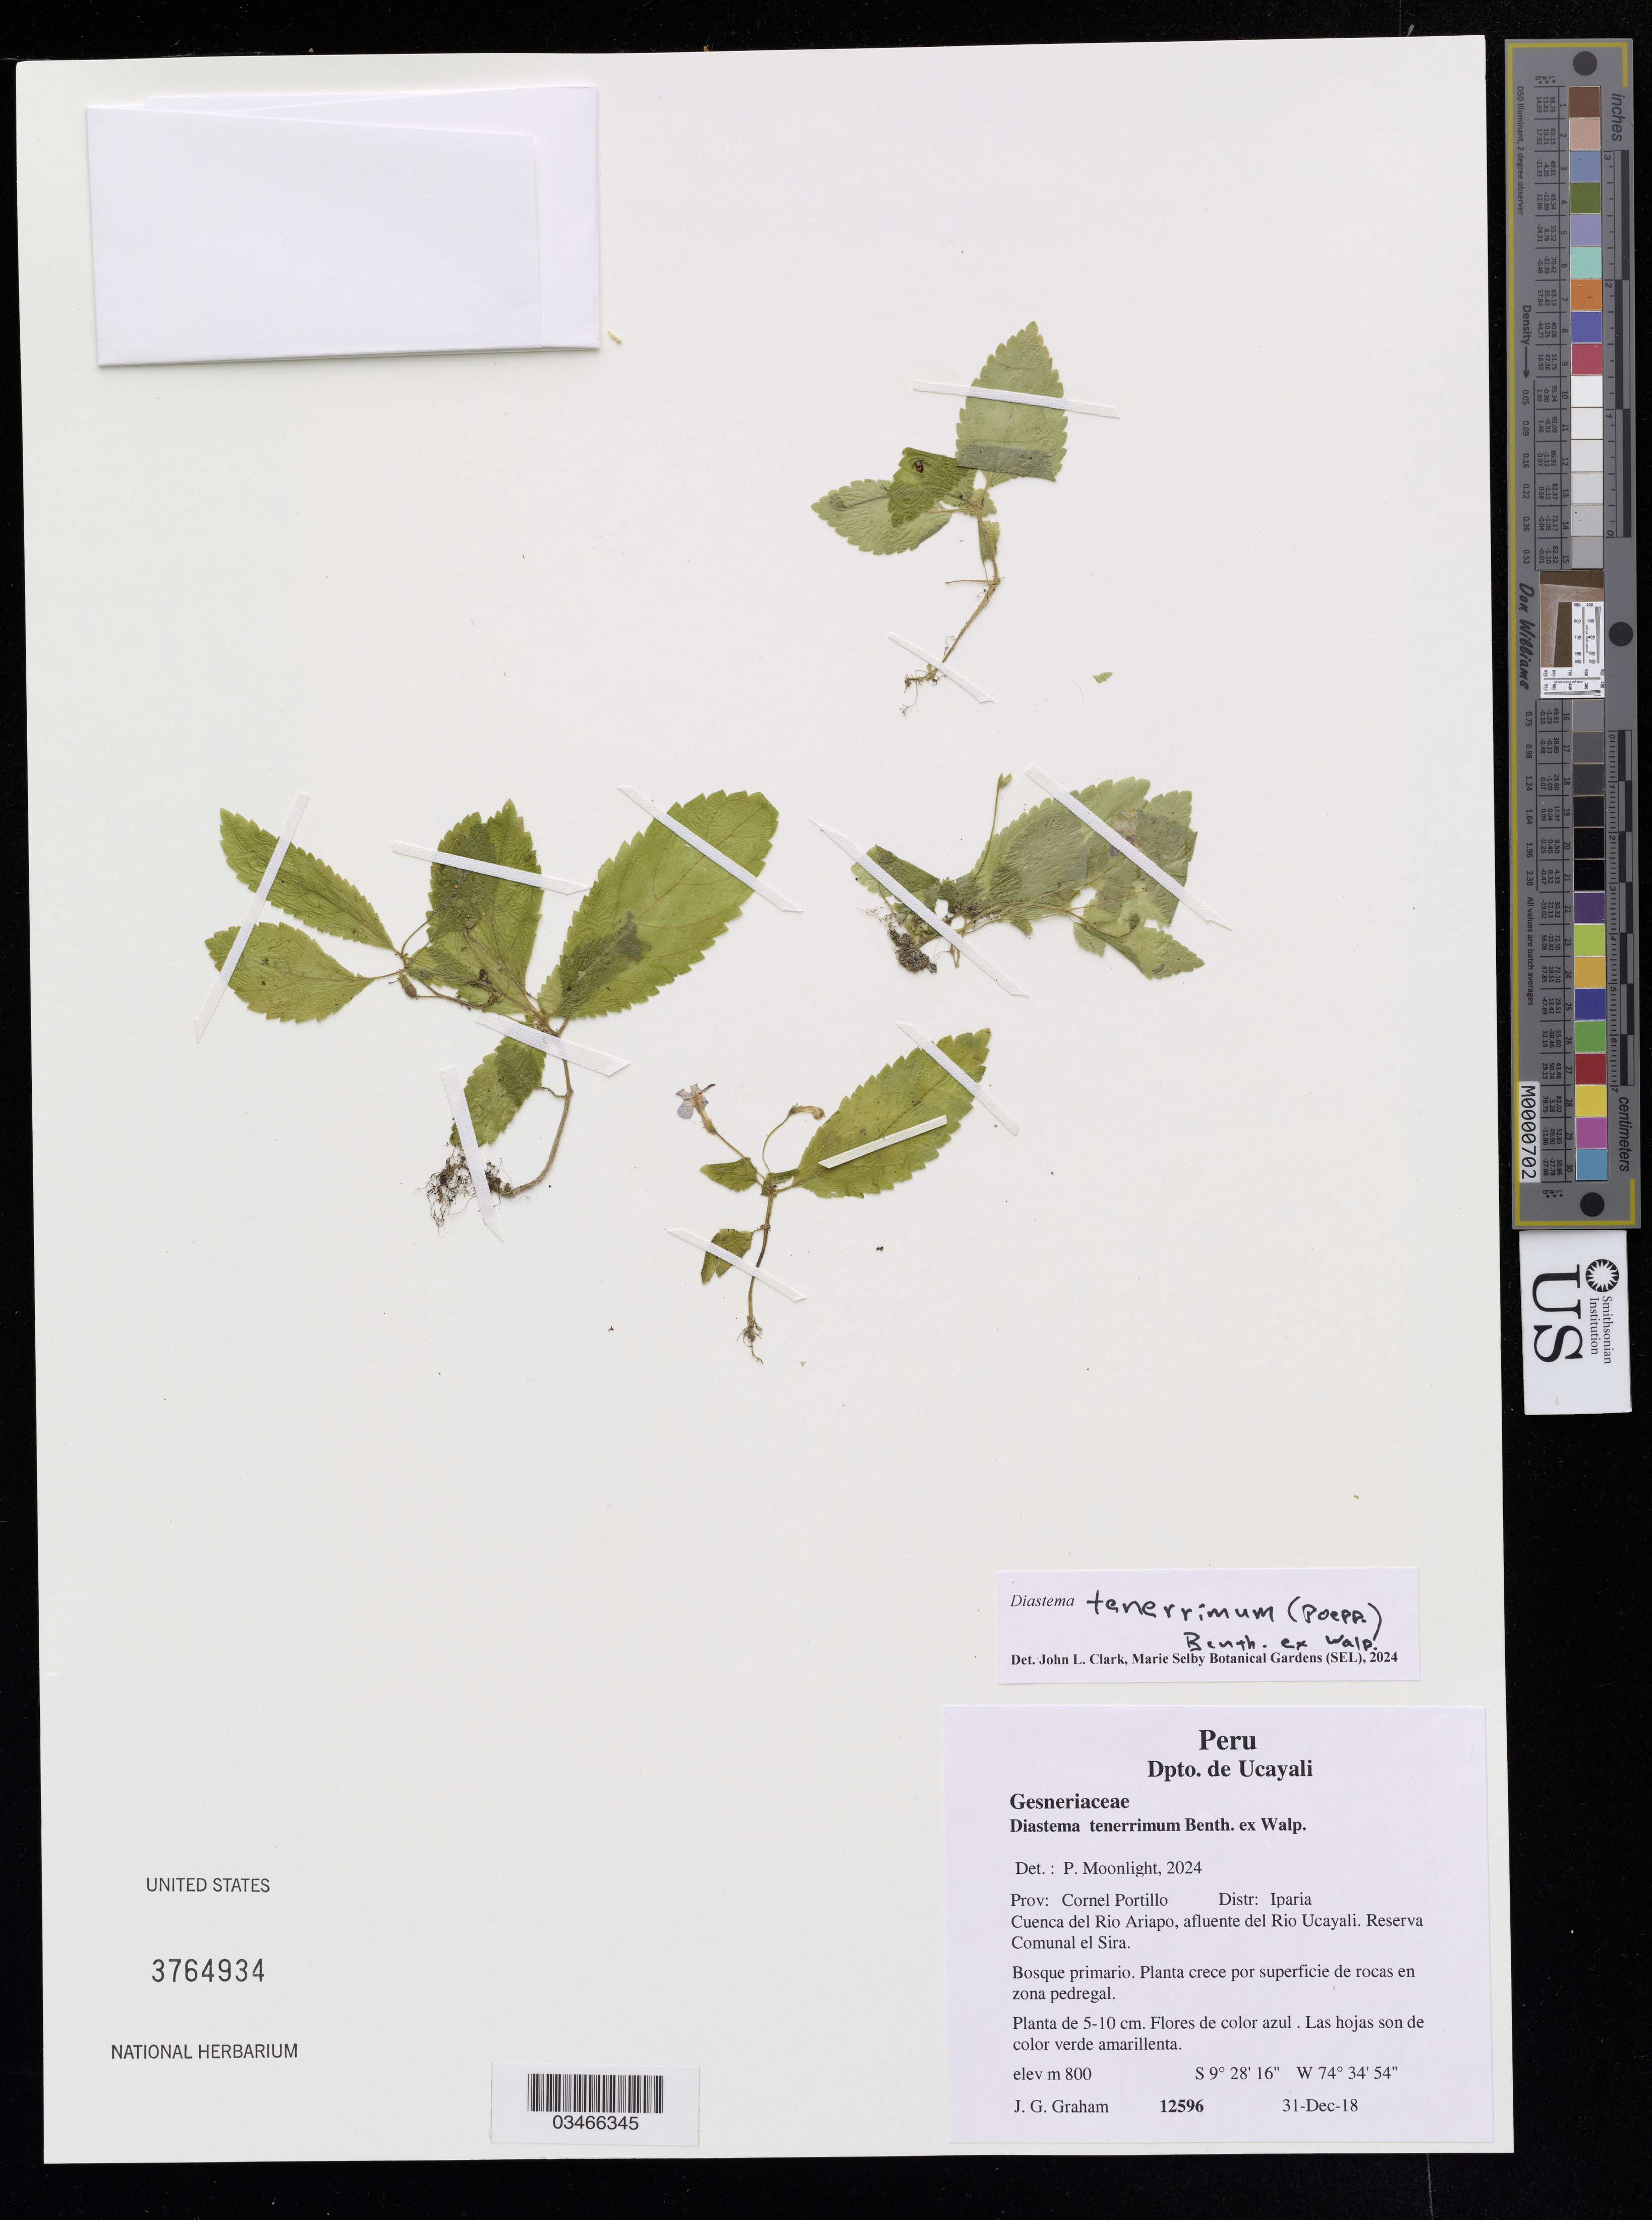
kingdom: Plantae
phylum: Tracheophyta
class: Magnoliopsida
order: Lamiales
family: Gesneriaceae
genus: Diastema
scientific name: Diastema tenerrimum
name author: (Poepp.) Benth. ex Walp.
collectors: J. G. Graham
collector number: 12596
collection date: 2018-12-31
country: Peru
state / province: Ucayali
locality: Prov: Cornel Portillo. Distr: Iparia. Cuenca del Rio Ariapo, afluente del Rio Ucayali. Reserva Comunal el Sira.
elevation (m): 800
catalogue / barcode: US 3764934